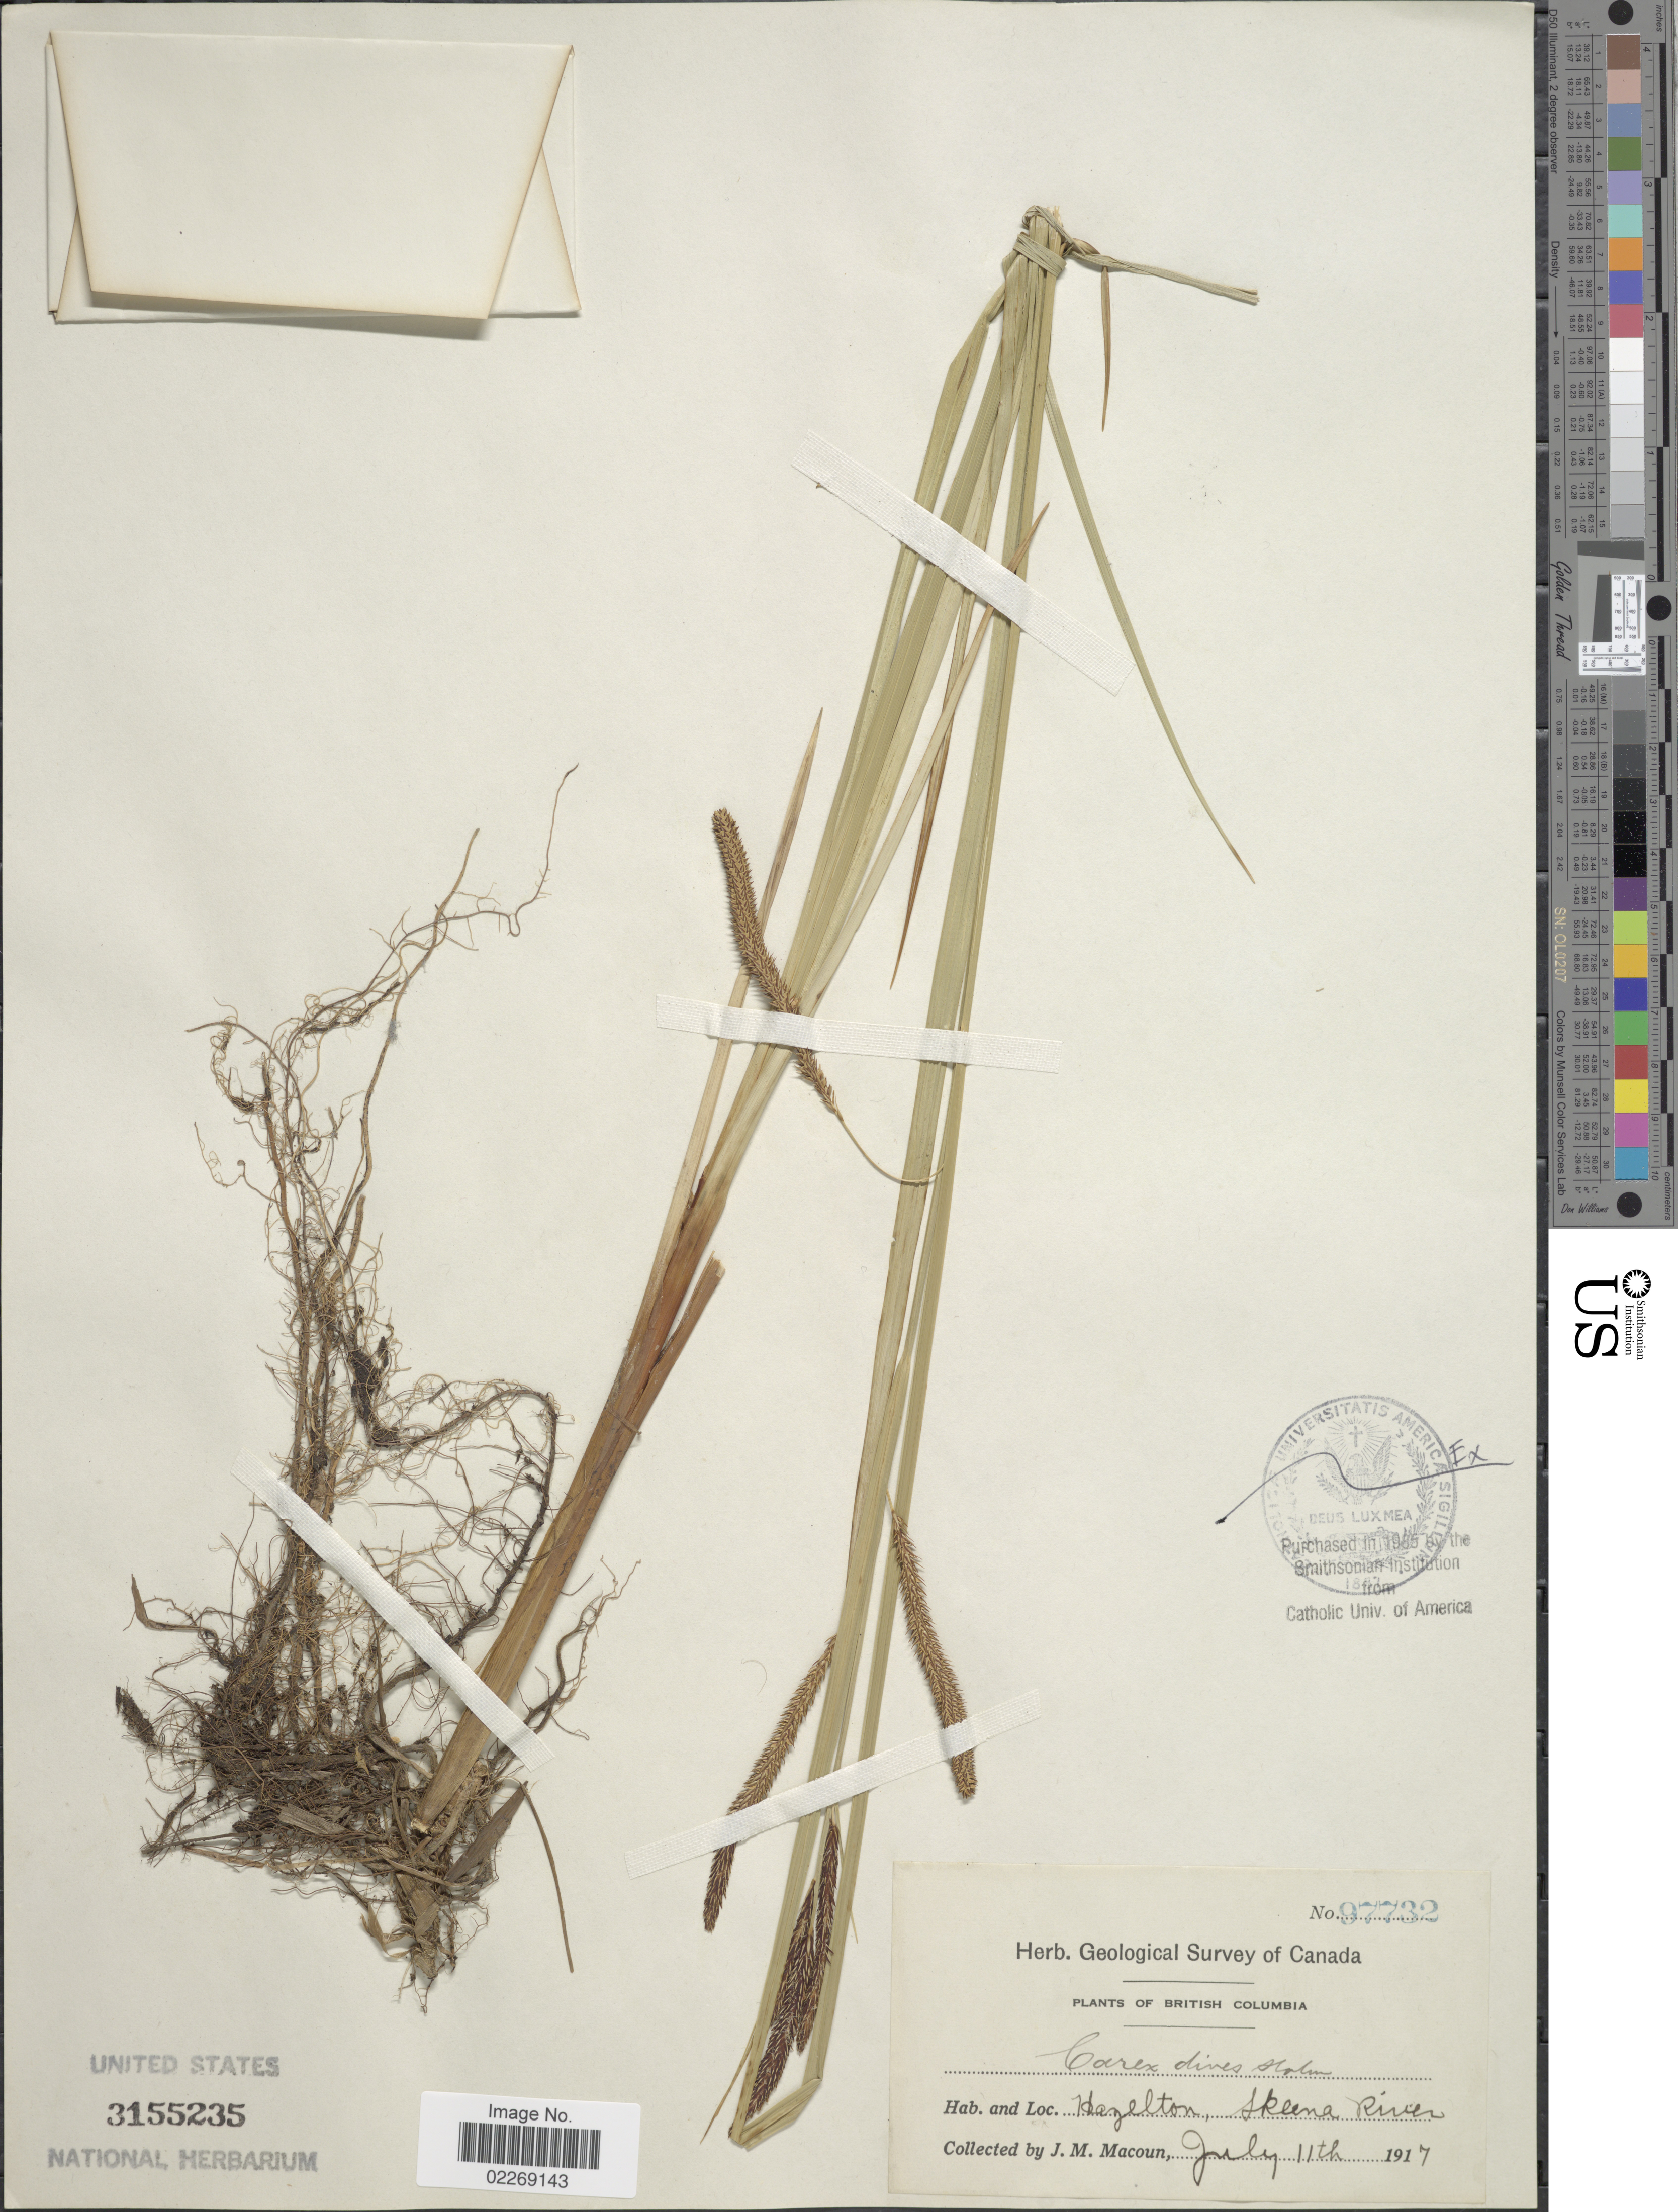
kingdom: Plantae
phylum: Tracheophyta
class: Liliopsida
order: Poales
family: Cyperaceae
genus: Carex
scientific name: Carex aquatilis var. dives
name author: (Holm) Kük.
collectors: J. M. Macoun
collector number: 97732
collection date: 1917-07-11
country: Canada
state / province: British Columbia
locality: Hazelton, Skeena River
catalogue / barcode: US 3155235